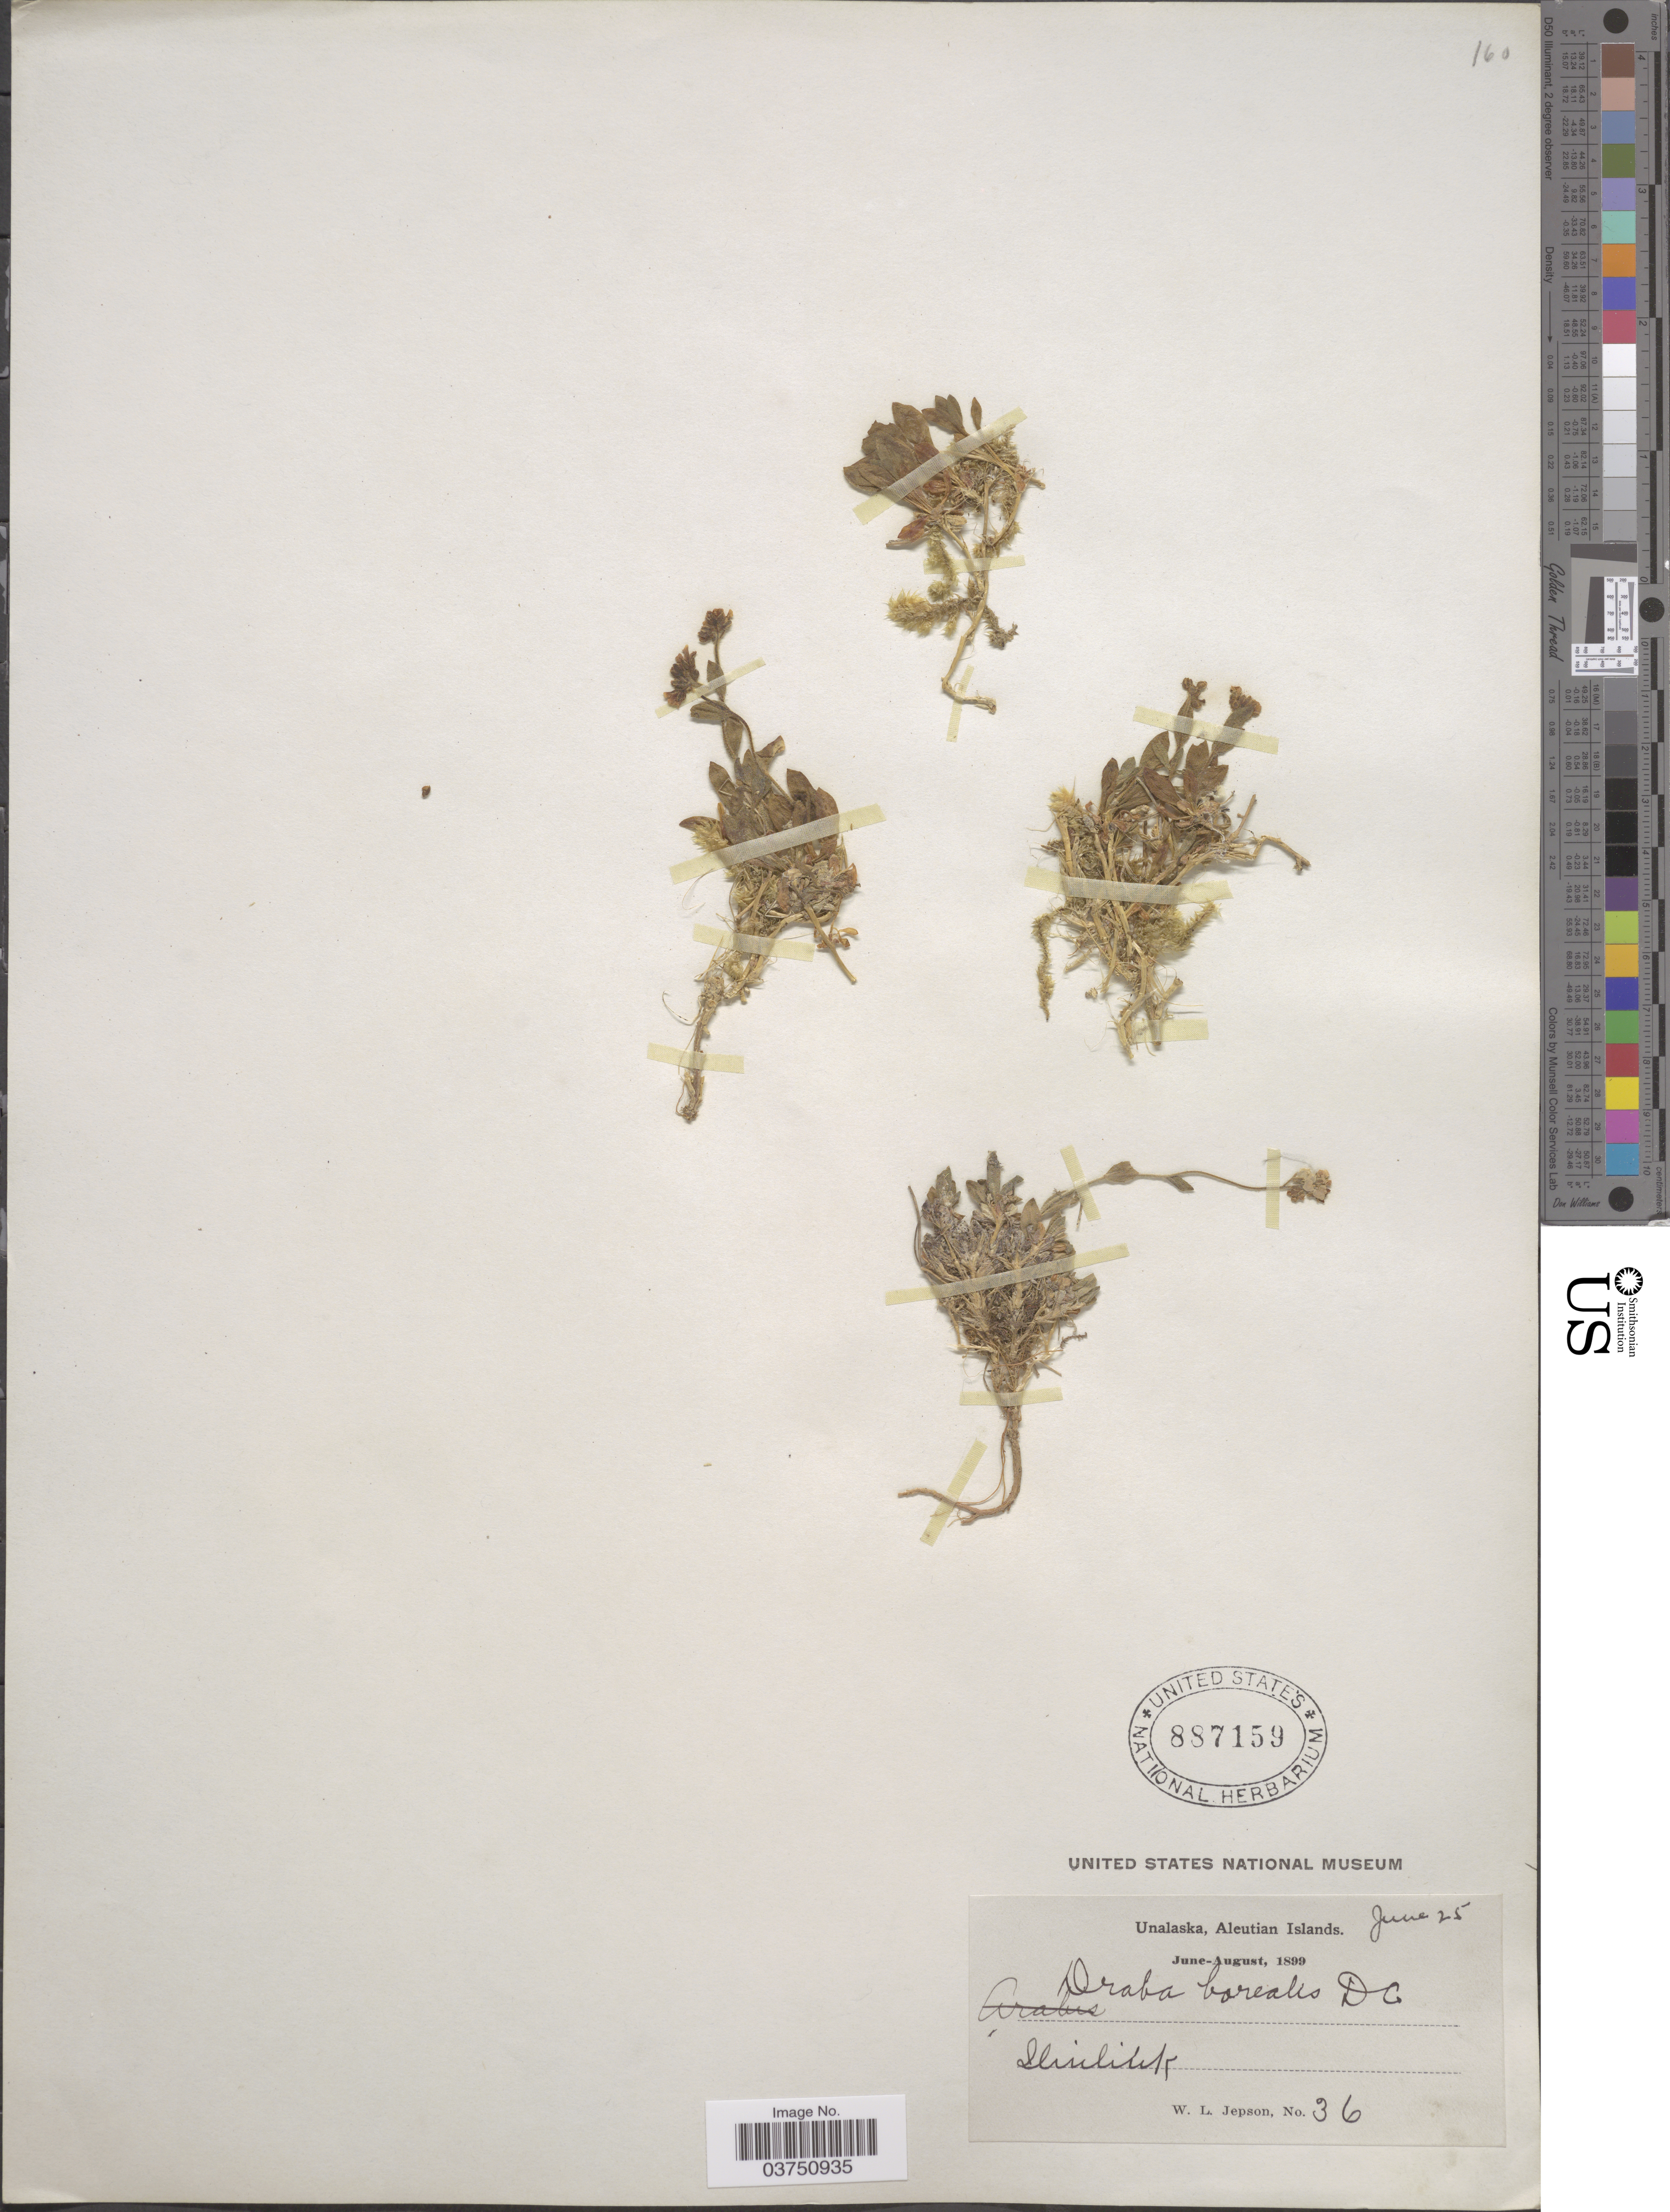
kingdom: Plantae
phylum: Tracheophyta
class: Magnoliopsida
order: Brassicales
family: Brassicaceae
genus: Draba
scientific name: Draba borealis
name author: DC.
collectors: W. L. Jepson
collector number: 36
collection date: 1899-06-25/1899-08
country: United States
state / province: Alaska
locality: Unalaska, Aleutian Islands. Iliuliuk.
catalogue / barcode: US 887159